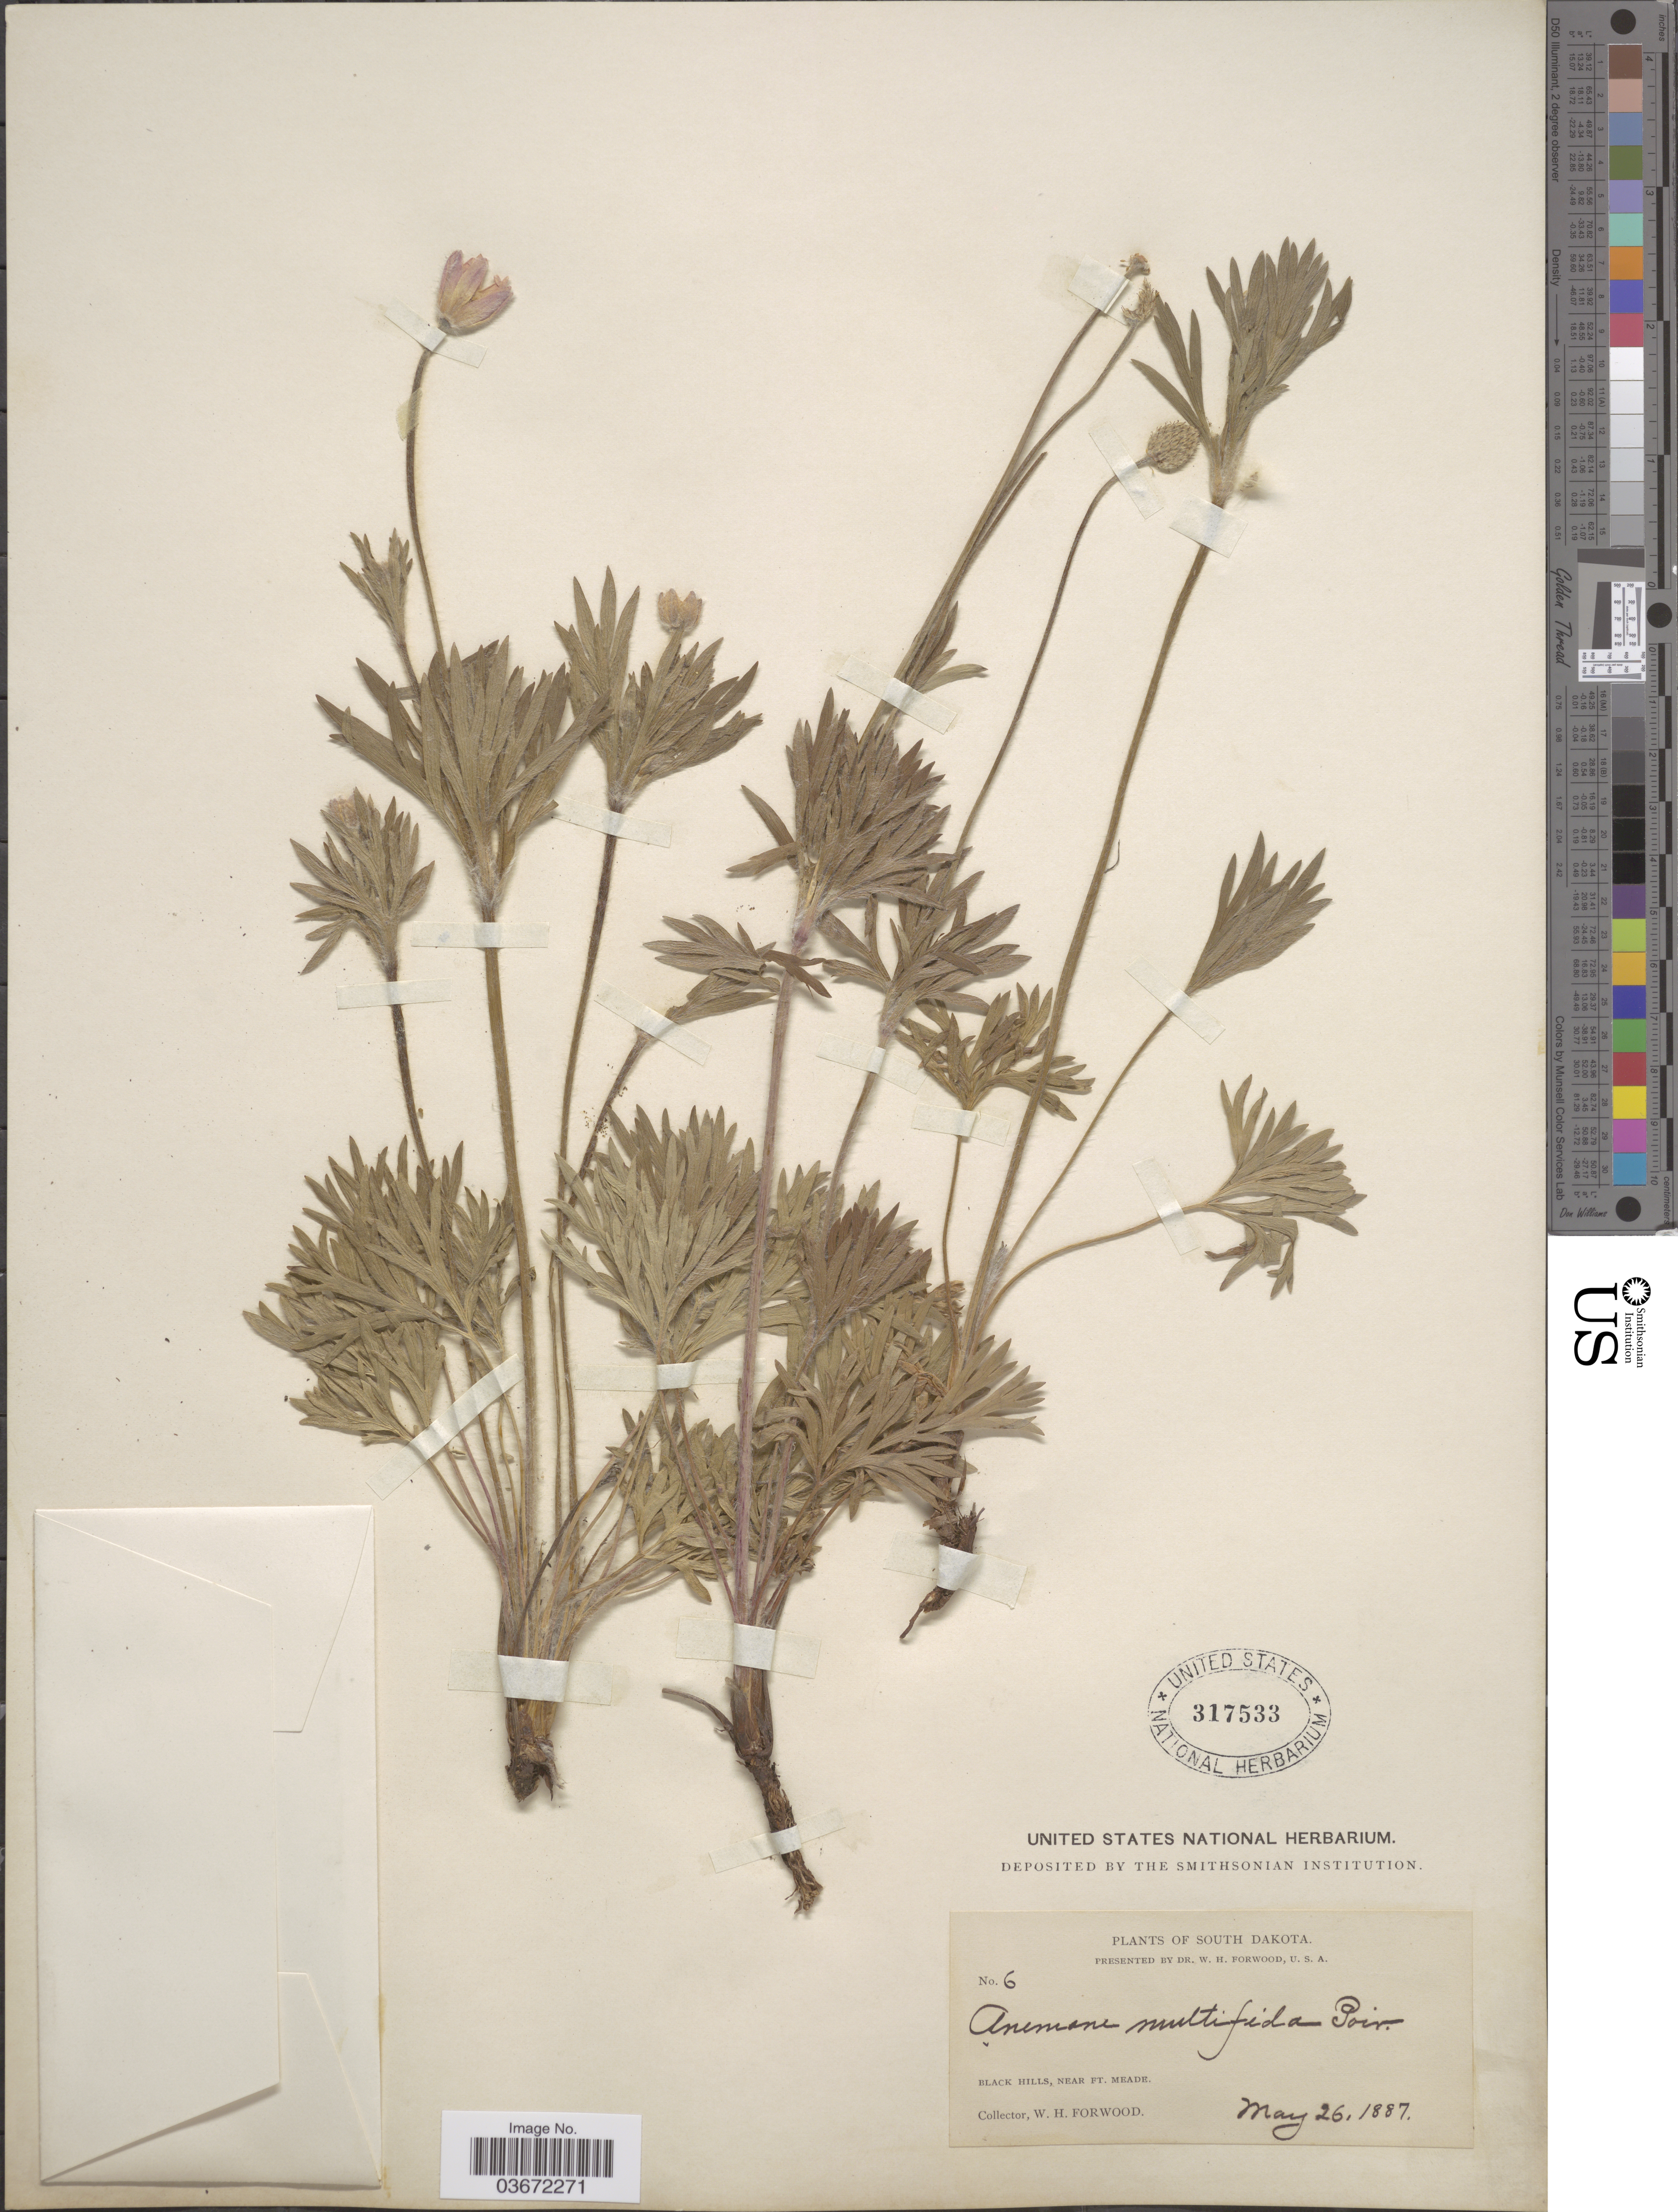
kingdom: Plantae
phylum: Tracheophyta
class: Magnoliopsida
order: Ranunculales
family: Ranunculaceae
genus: Anemone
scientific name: Anemone globosa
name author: (Torr. & A. Gray) Nutt. ex A. Heller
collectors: W. Forwood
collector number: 6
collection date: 1887-05-26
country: United States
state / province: South Dakota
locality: Black Hills, near Ft. Meade.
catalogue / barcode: US 317533